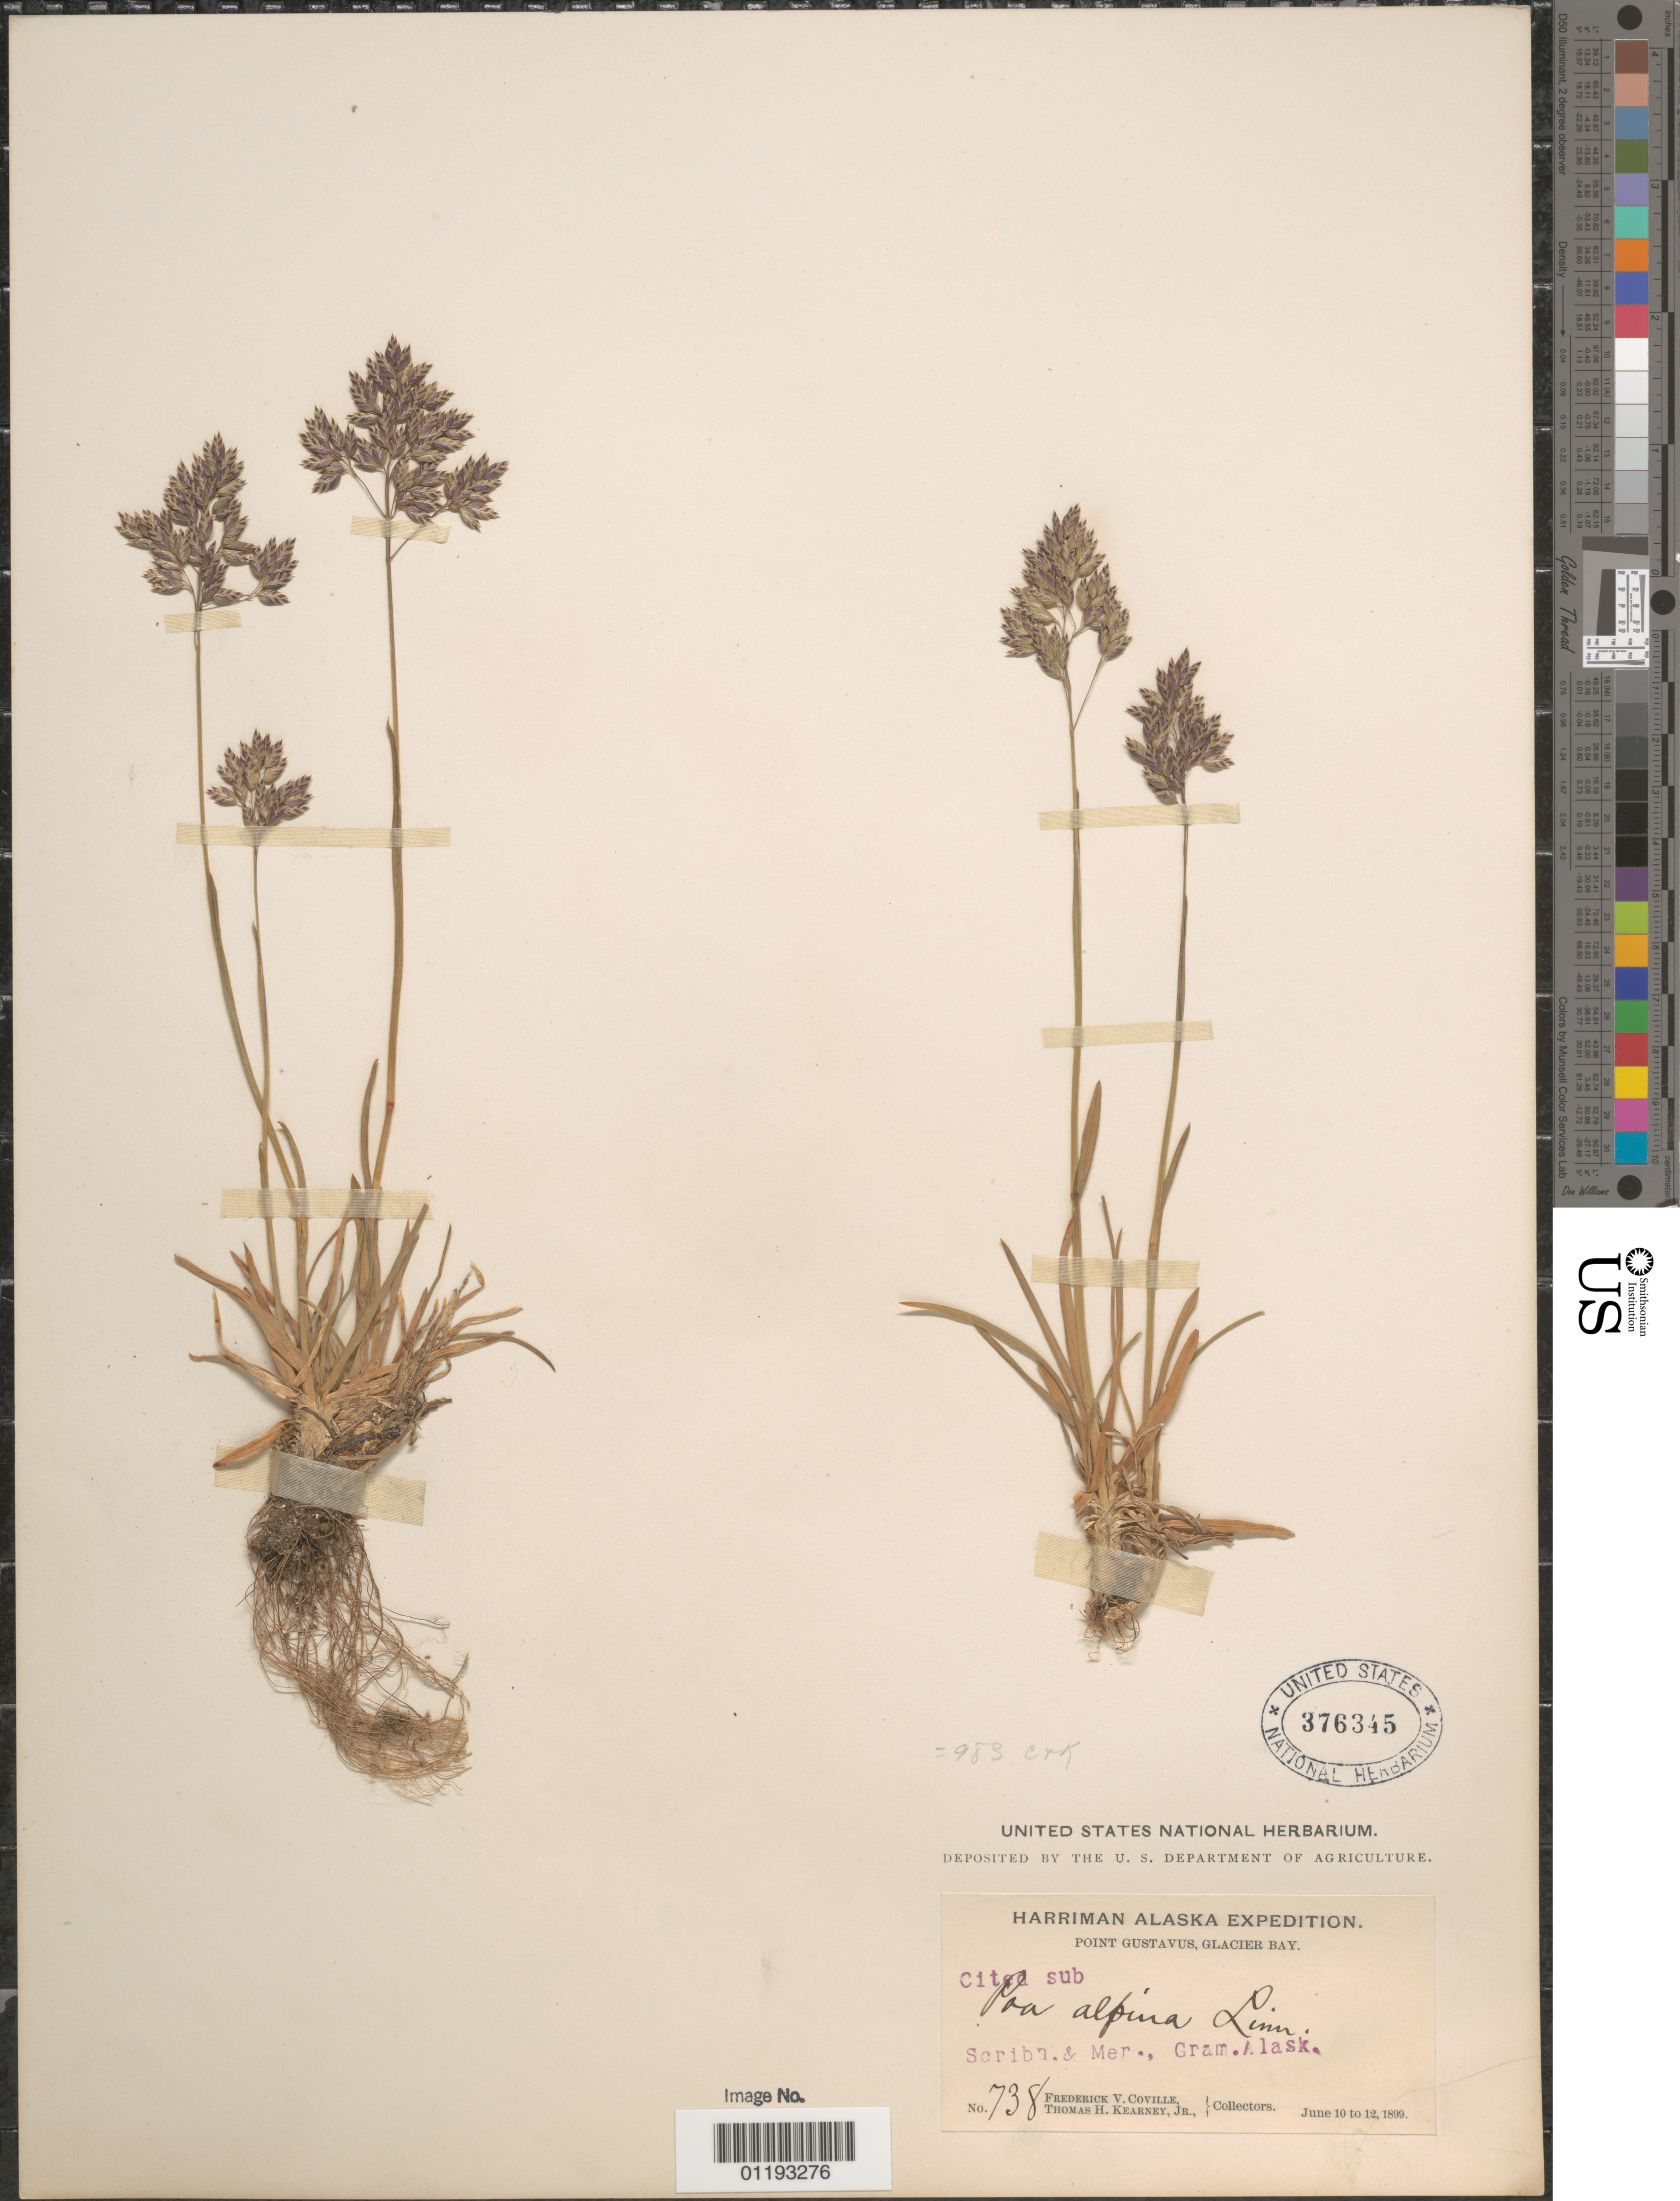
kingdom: Plantae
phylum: Tracheophyta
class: Liliopsida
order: Poales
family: Poaceae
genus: Poa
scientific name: Poa alpina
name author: L.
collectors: F. V. Coville & C. Kearney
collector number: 738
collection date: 1899-06-10/1899-06-12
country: United States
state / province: Alaska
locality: Point Gustavus, Glacier Bay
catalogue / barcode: US 376345